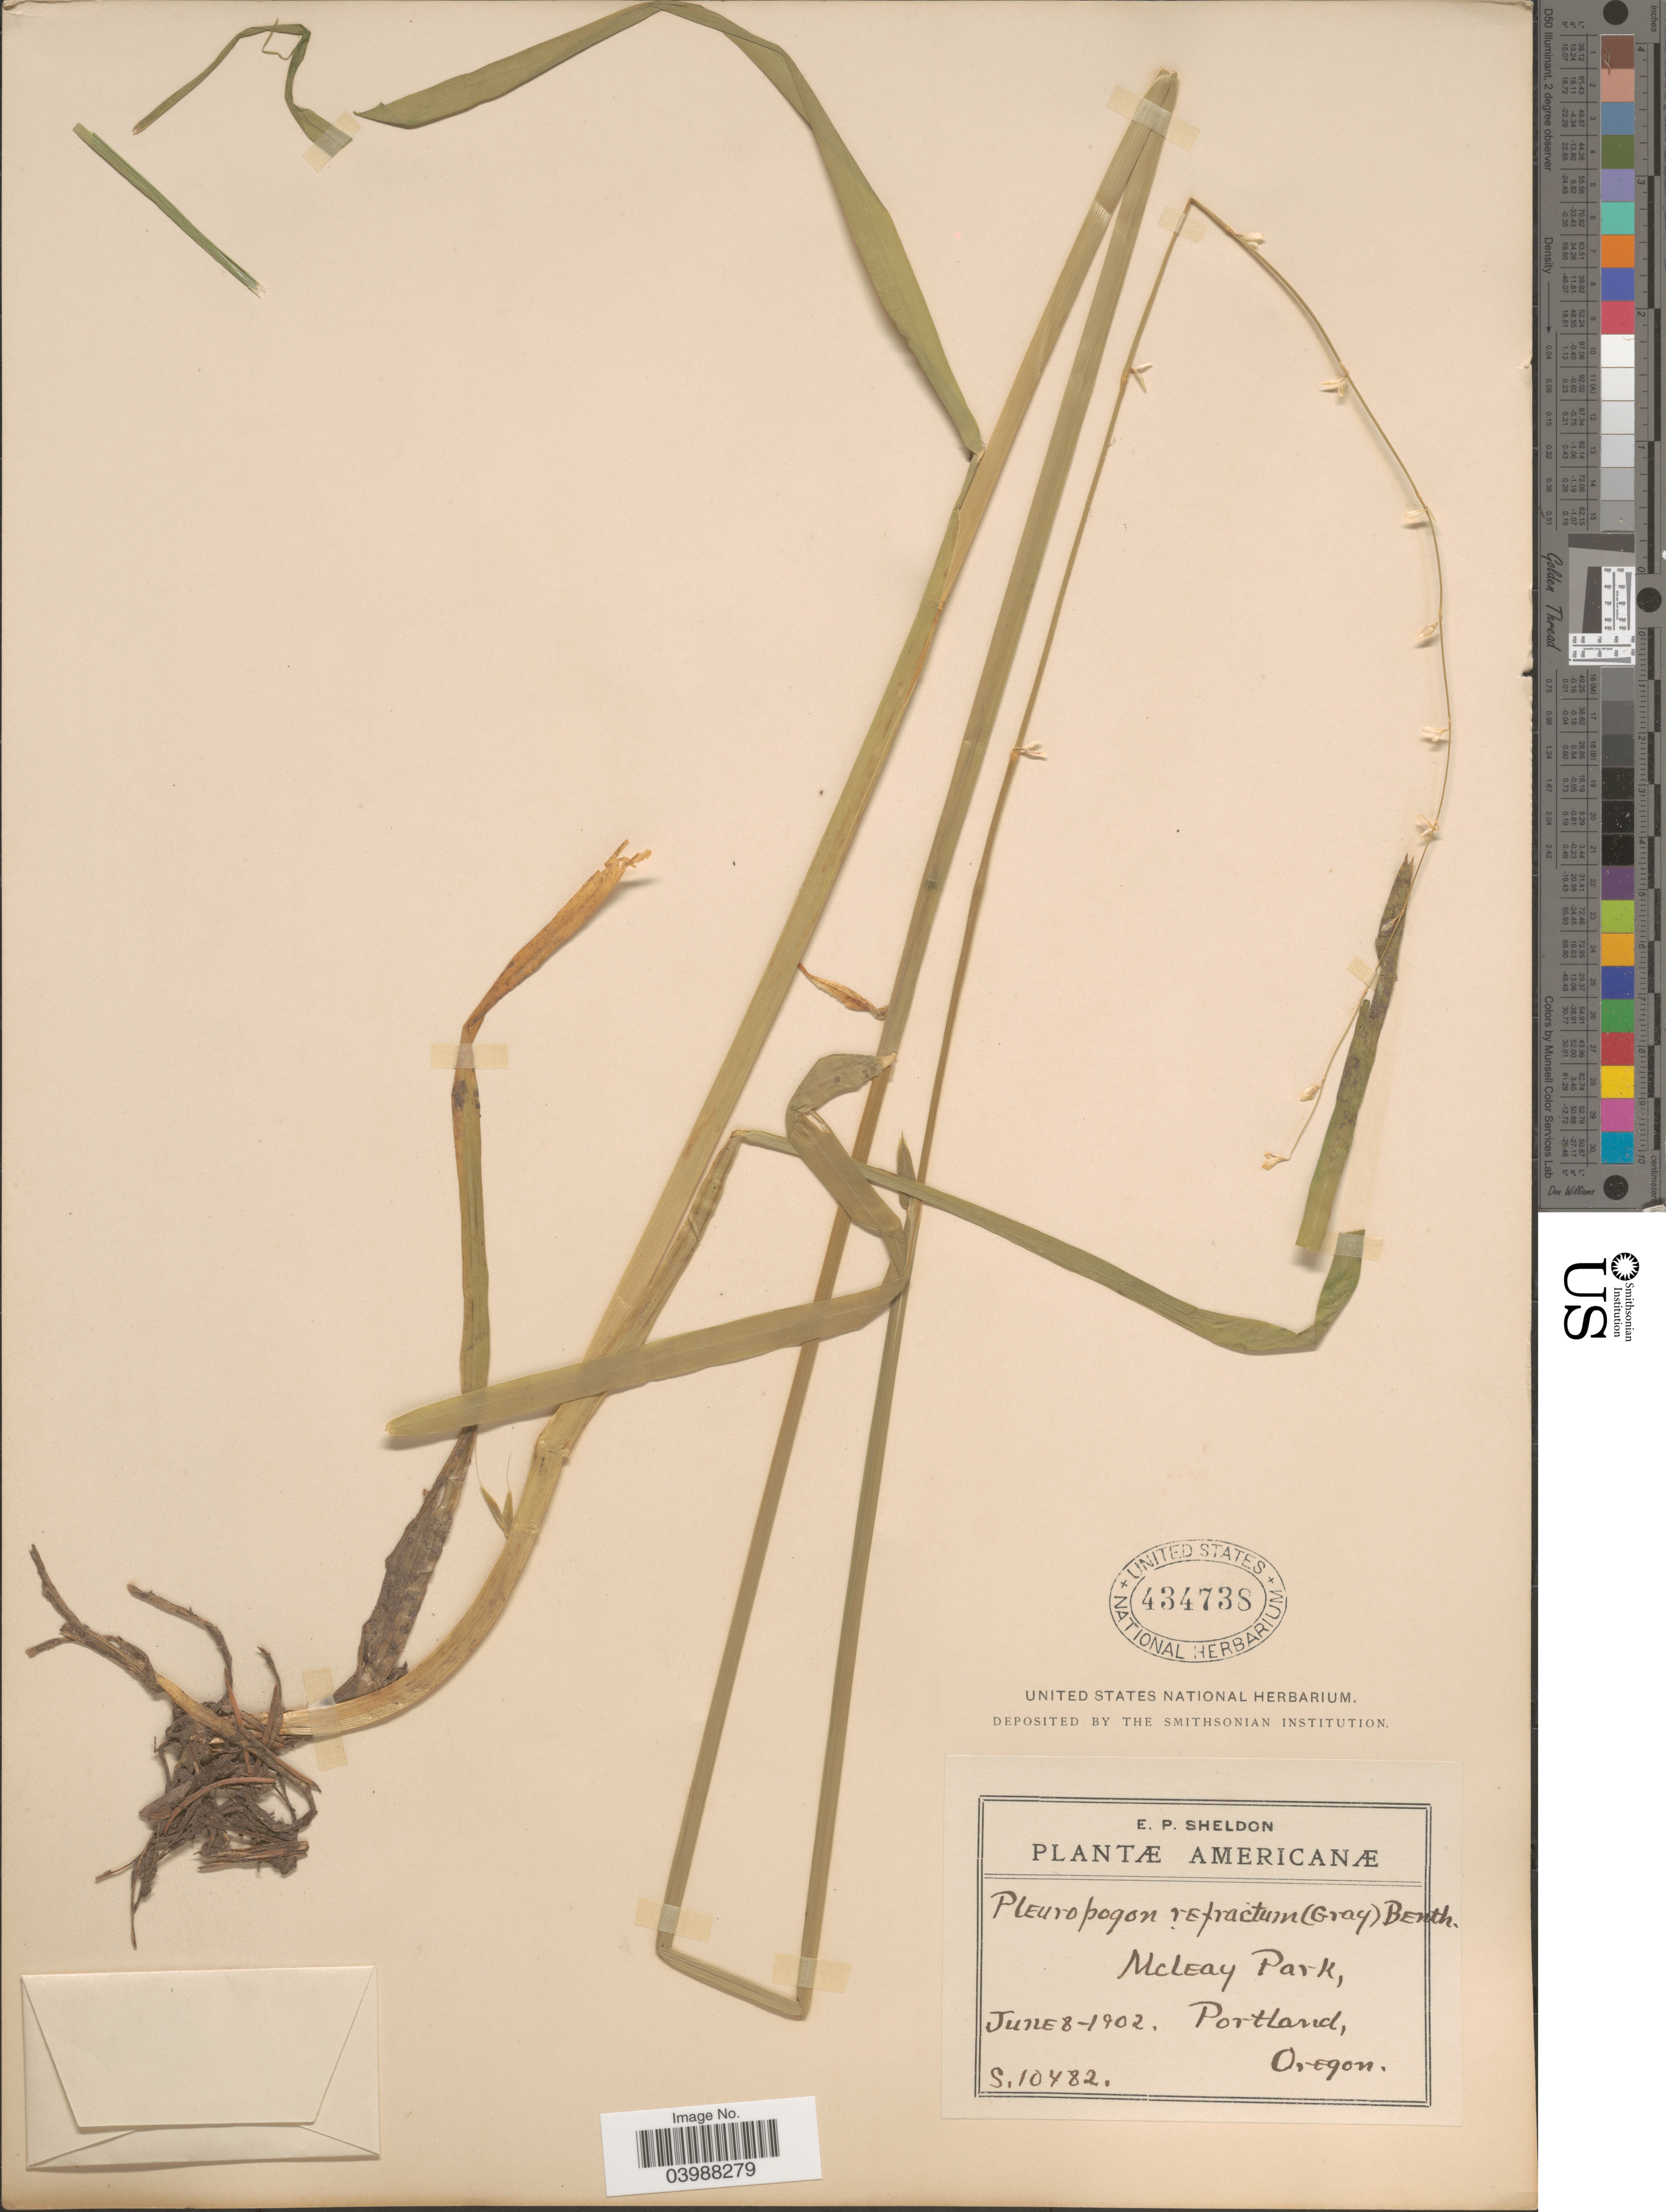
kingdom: Plantae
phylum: Tracheophyta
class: Liliopsida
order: Poales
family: Poaceae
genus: Pleuropogon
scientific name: Pleuropogon refractus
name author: (A. Gray) Benth.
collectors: E. P. Sheldon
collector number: S.10482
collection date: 1902-06-08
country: United States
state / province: Oregon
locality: McLeay Park, Portland.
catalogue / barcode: US 434738